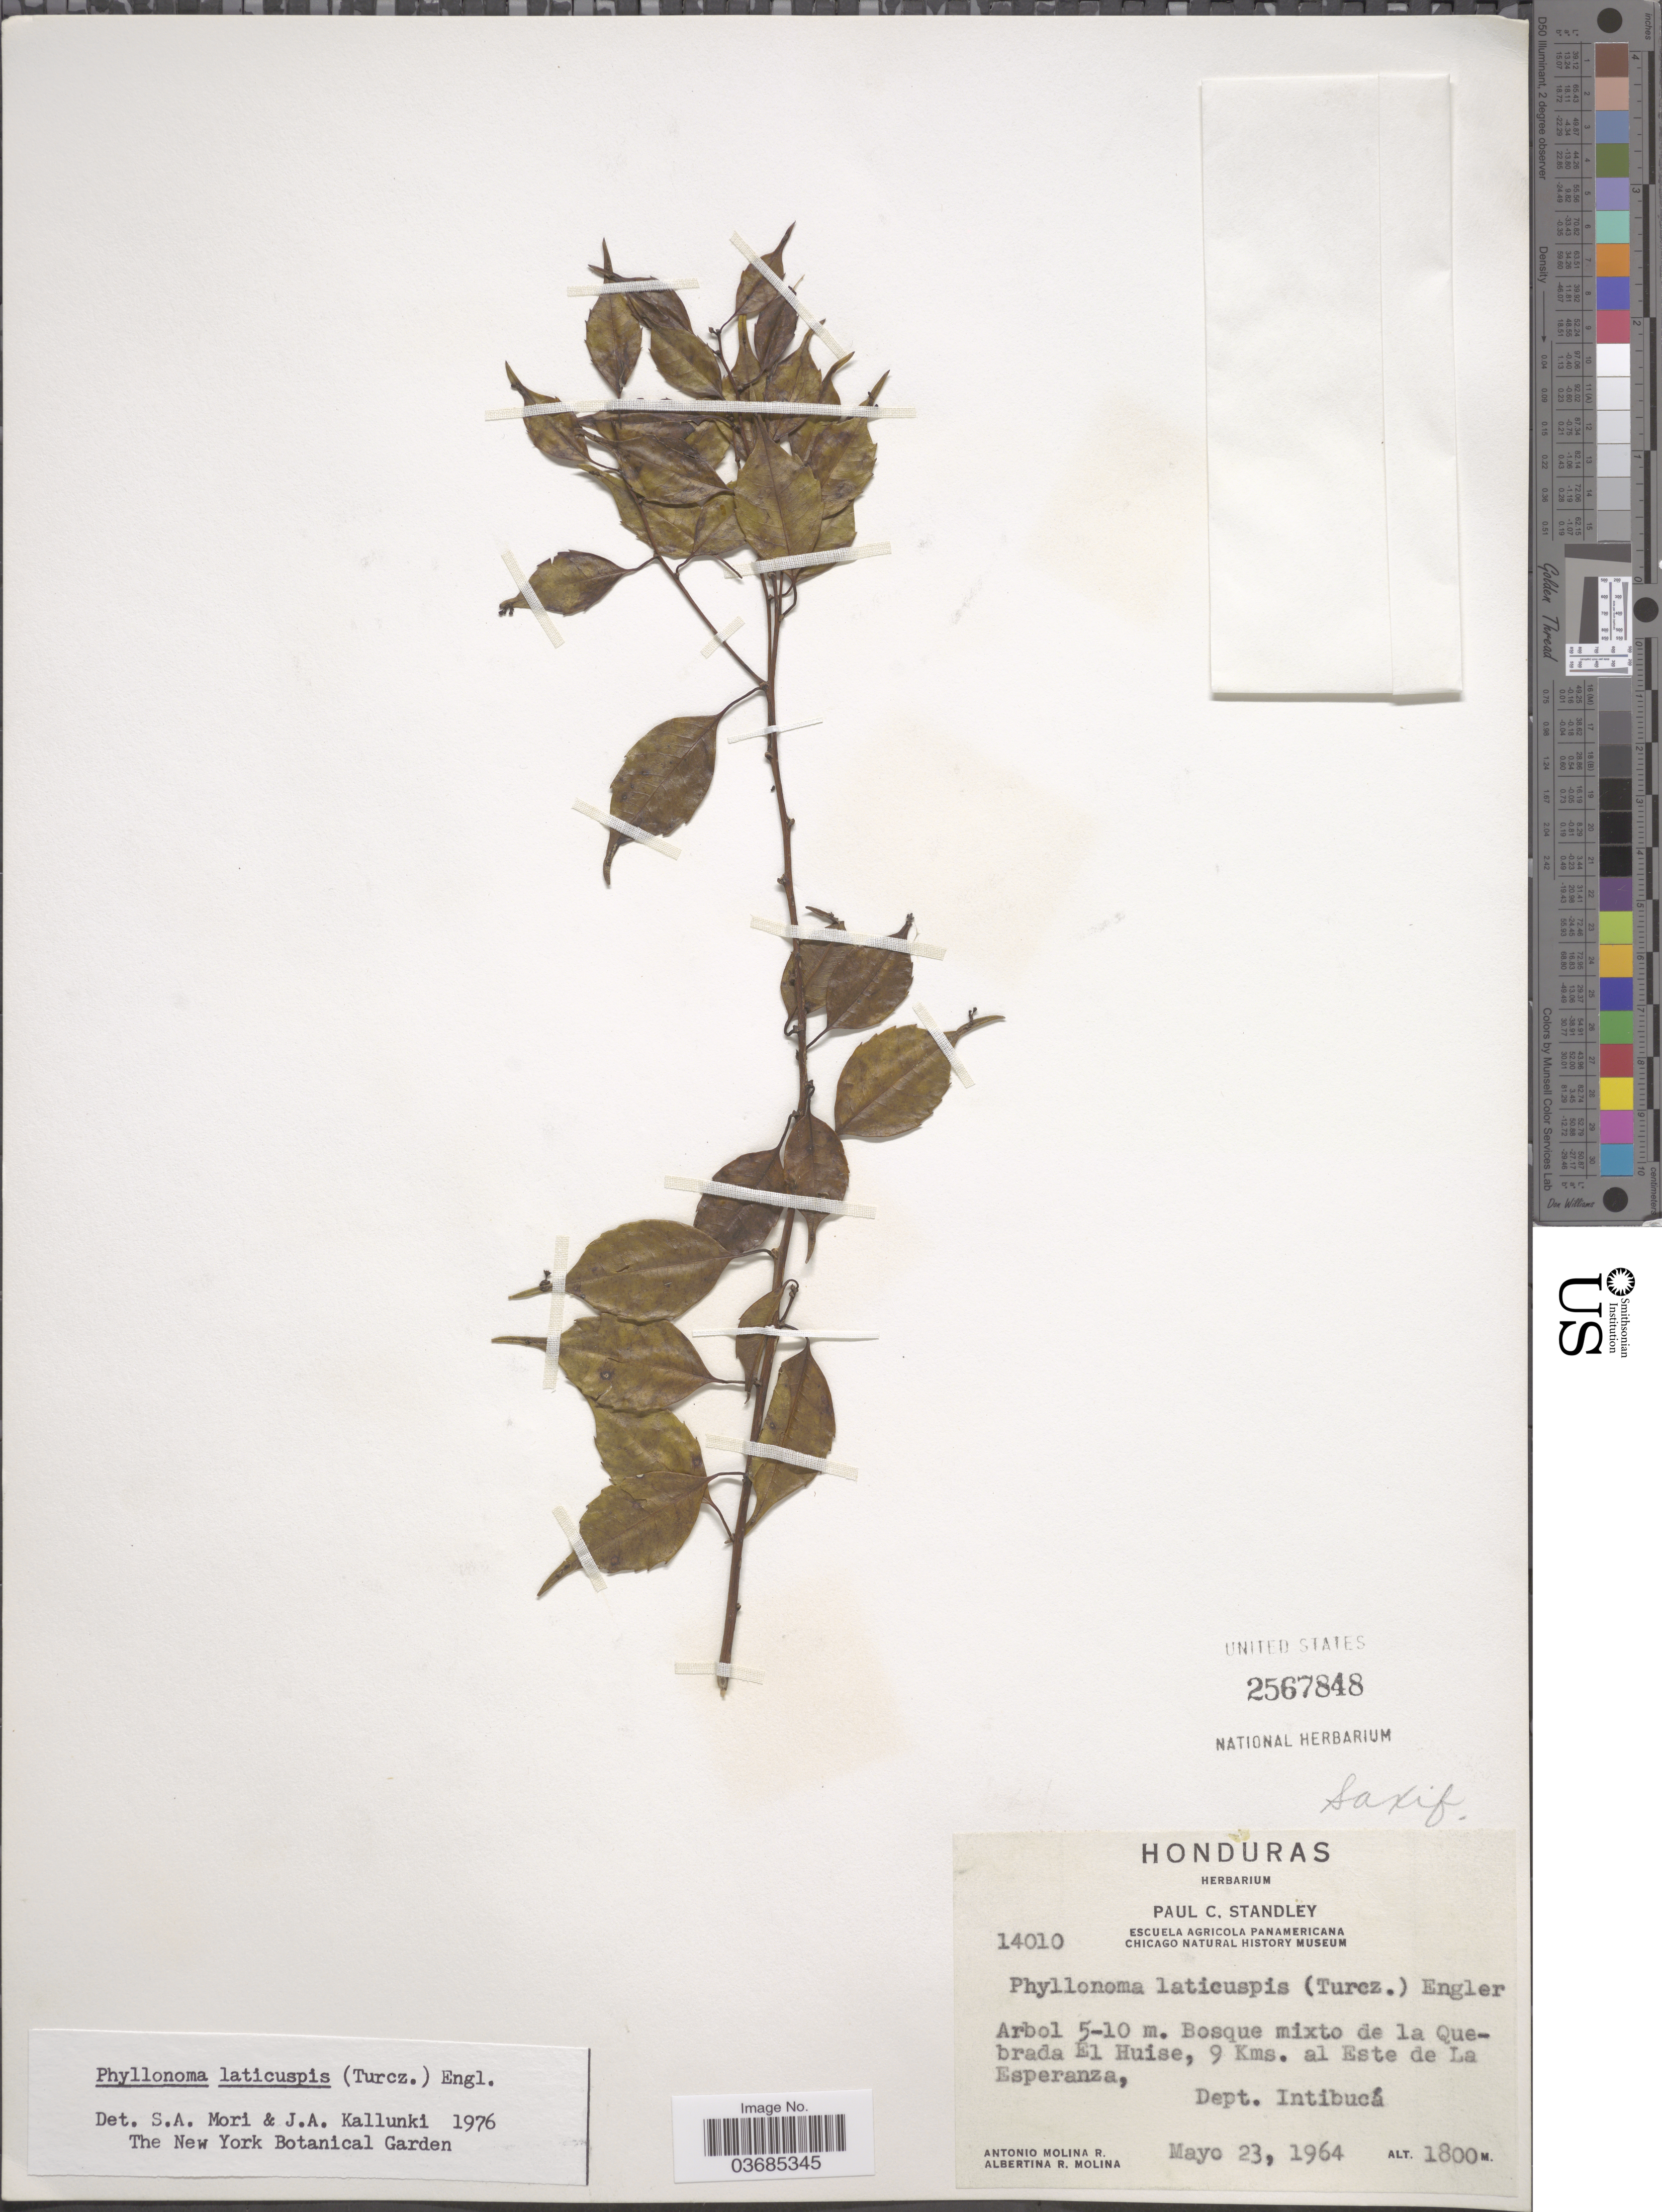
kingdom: Plantae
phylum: Tracheophyta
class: Magnoliopsida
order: Aquifoliales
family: Phyllonomaceae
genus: Phyllonoma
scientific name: Phyllonoma laticuspis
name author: (Turcz.) Engl.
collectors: A. Molina R. & A. R. Molina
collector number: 14010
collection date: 1964-05-23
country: Honduras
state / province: Intibuca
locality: Bosque mixto de la Quebrada El Huise, 9 Kms. al Este de La Esperanza, Dept. Intibucá.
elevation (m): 1800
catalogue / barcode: US 2567848